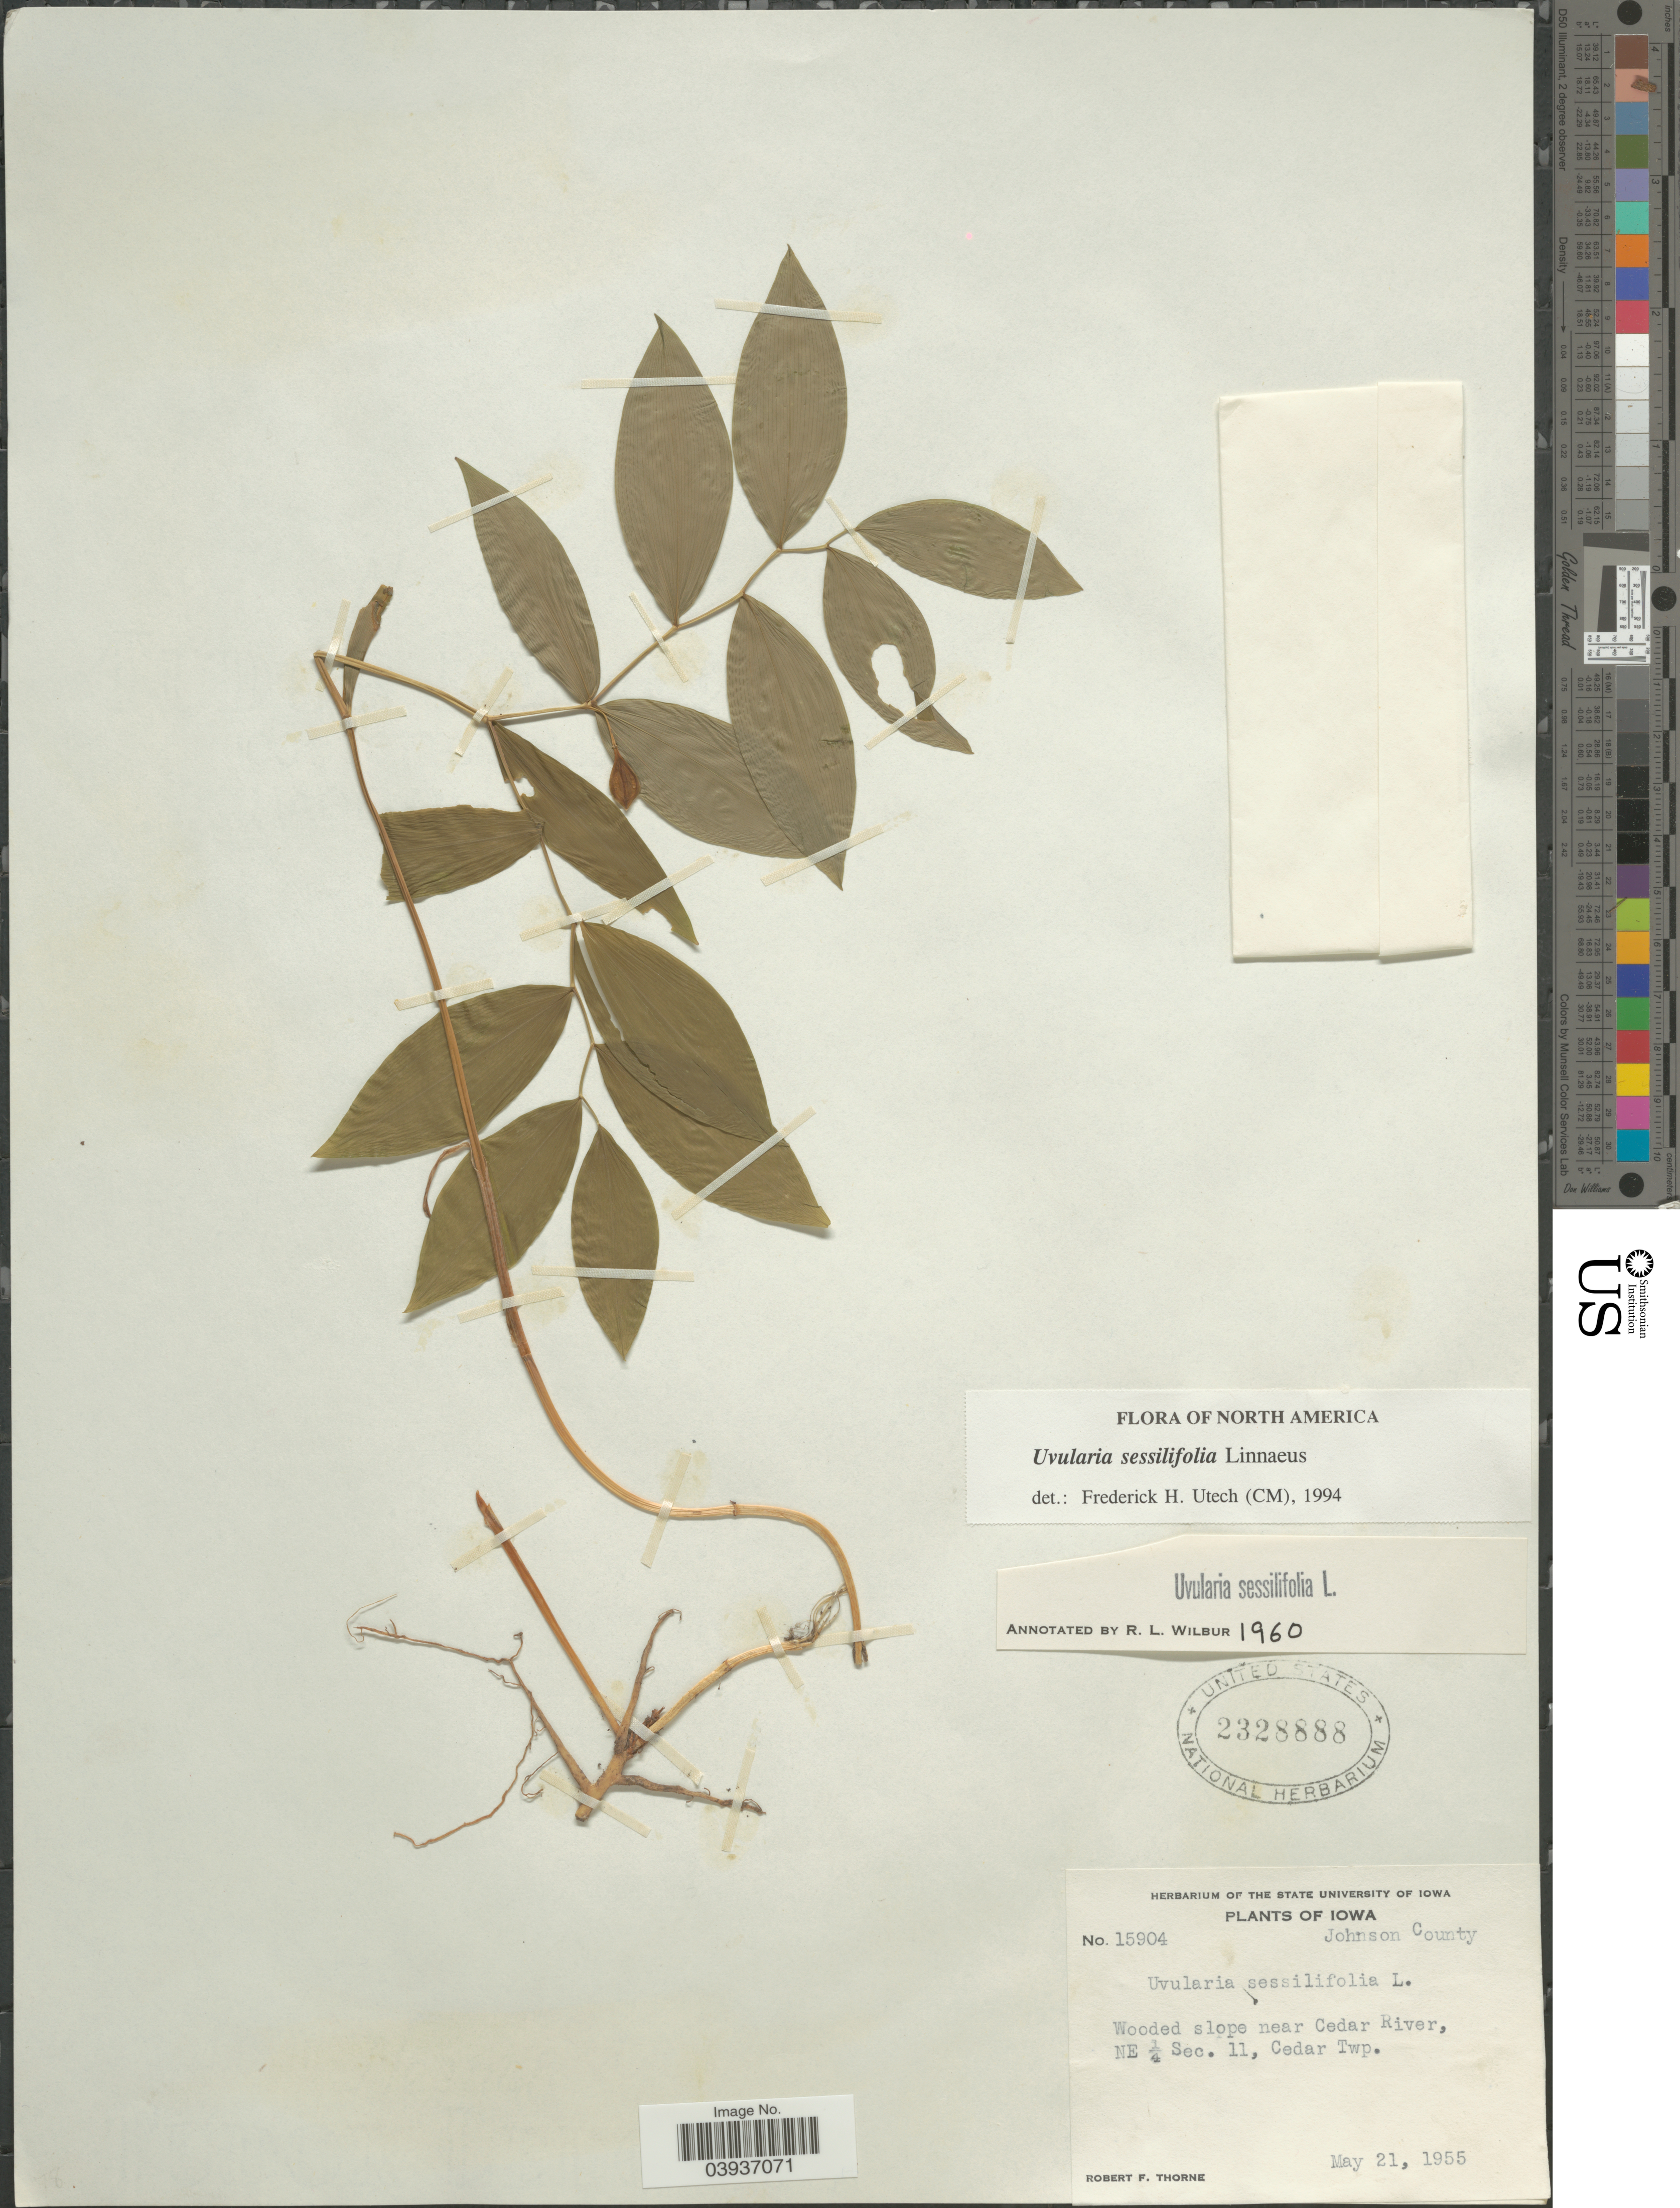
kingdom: Plantae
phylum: Tracheophyta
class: Liliopsida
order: Liliales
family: Colchicaceae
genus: Uvularia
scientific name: Uvularia sessilifolia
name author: L.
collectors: R. F. Thorne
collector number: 15904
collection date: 1955-05-21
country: United States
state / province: Iowa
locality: Johnson County. Wooded slope near Cedar River, NE ¼ Sec. 11, Cedar Twp.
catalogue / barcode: US 2328888